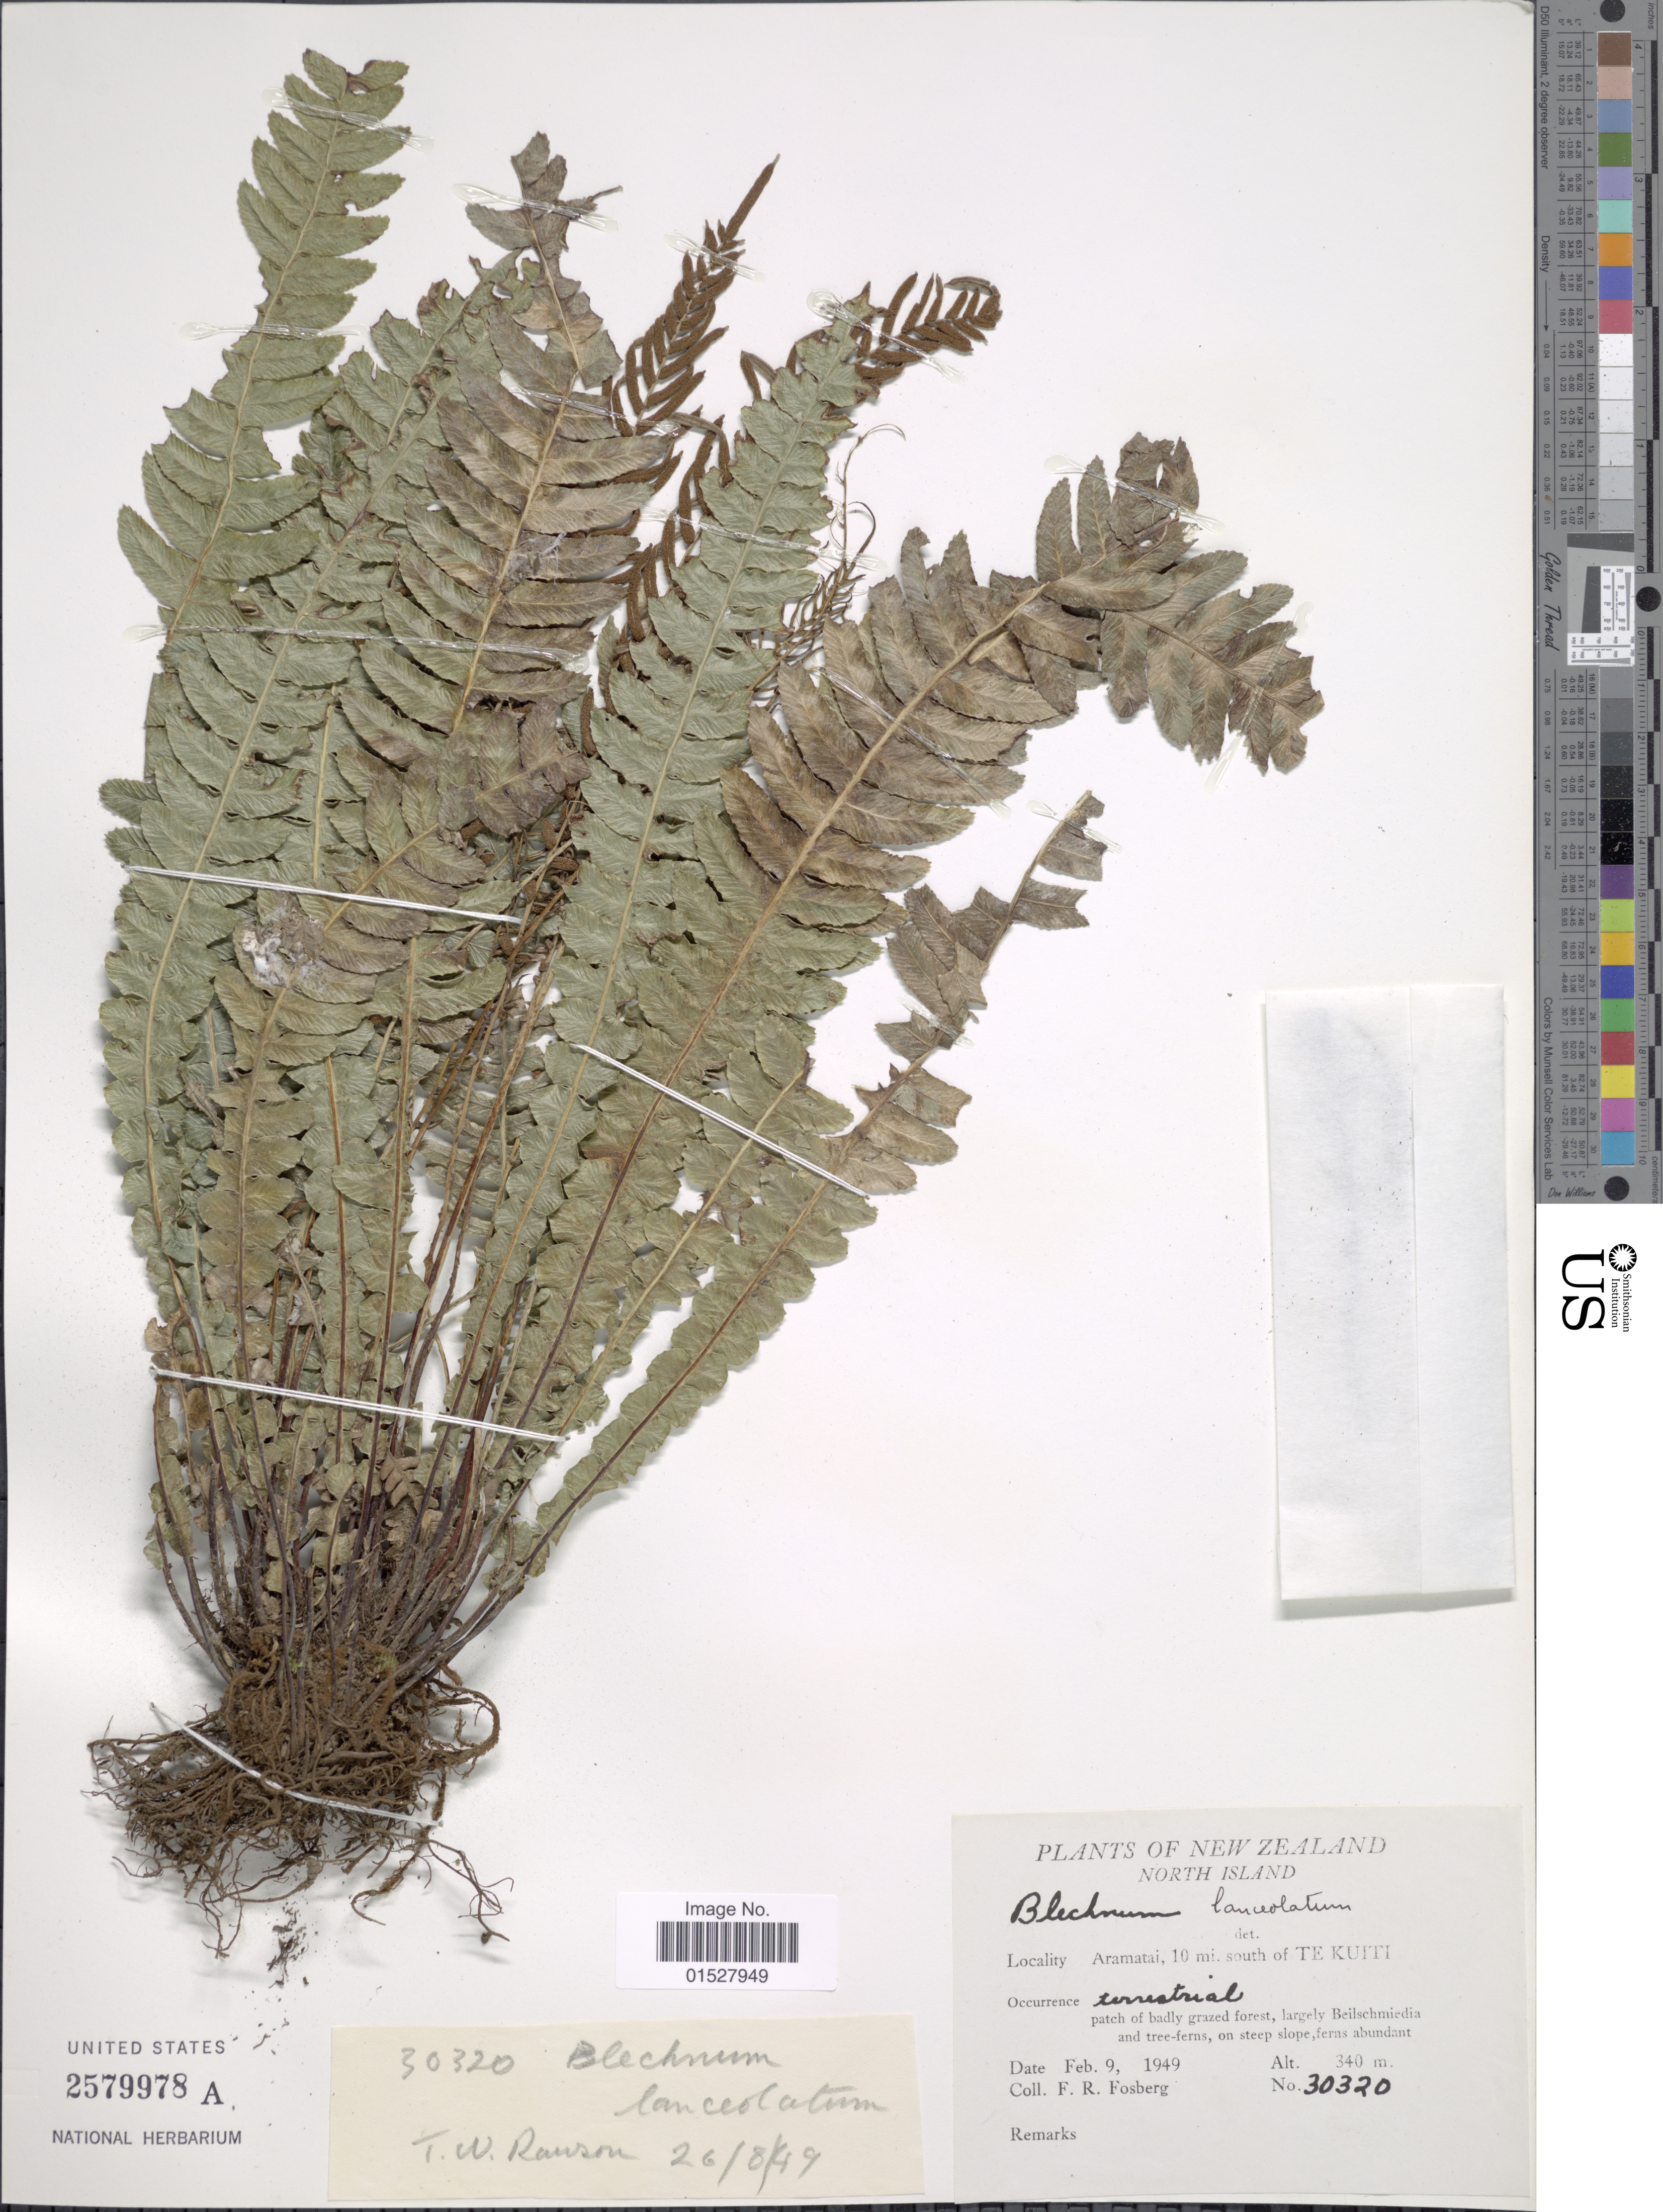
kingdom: Plantae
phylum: Tracheophyta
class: Polypodiopsida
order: Polypodiales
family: Blechnaceae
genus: Blechnum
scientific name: Blechnum lanceolatum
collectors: F. R. Fosberg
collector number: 30320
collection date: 1949-02-09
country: New Zealand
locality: North Island, Aramatai, 10 mi. south of Te Kuiti.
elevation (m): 340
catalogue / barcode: US 2579978A